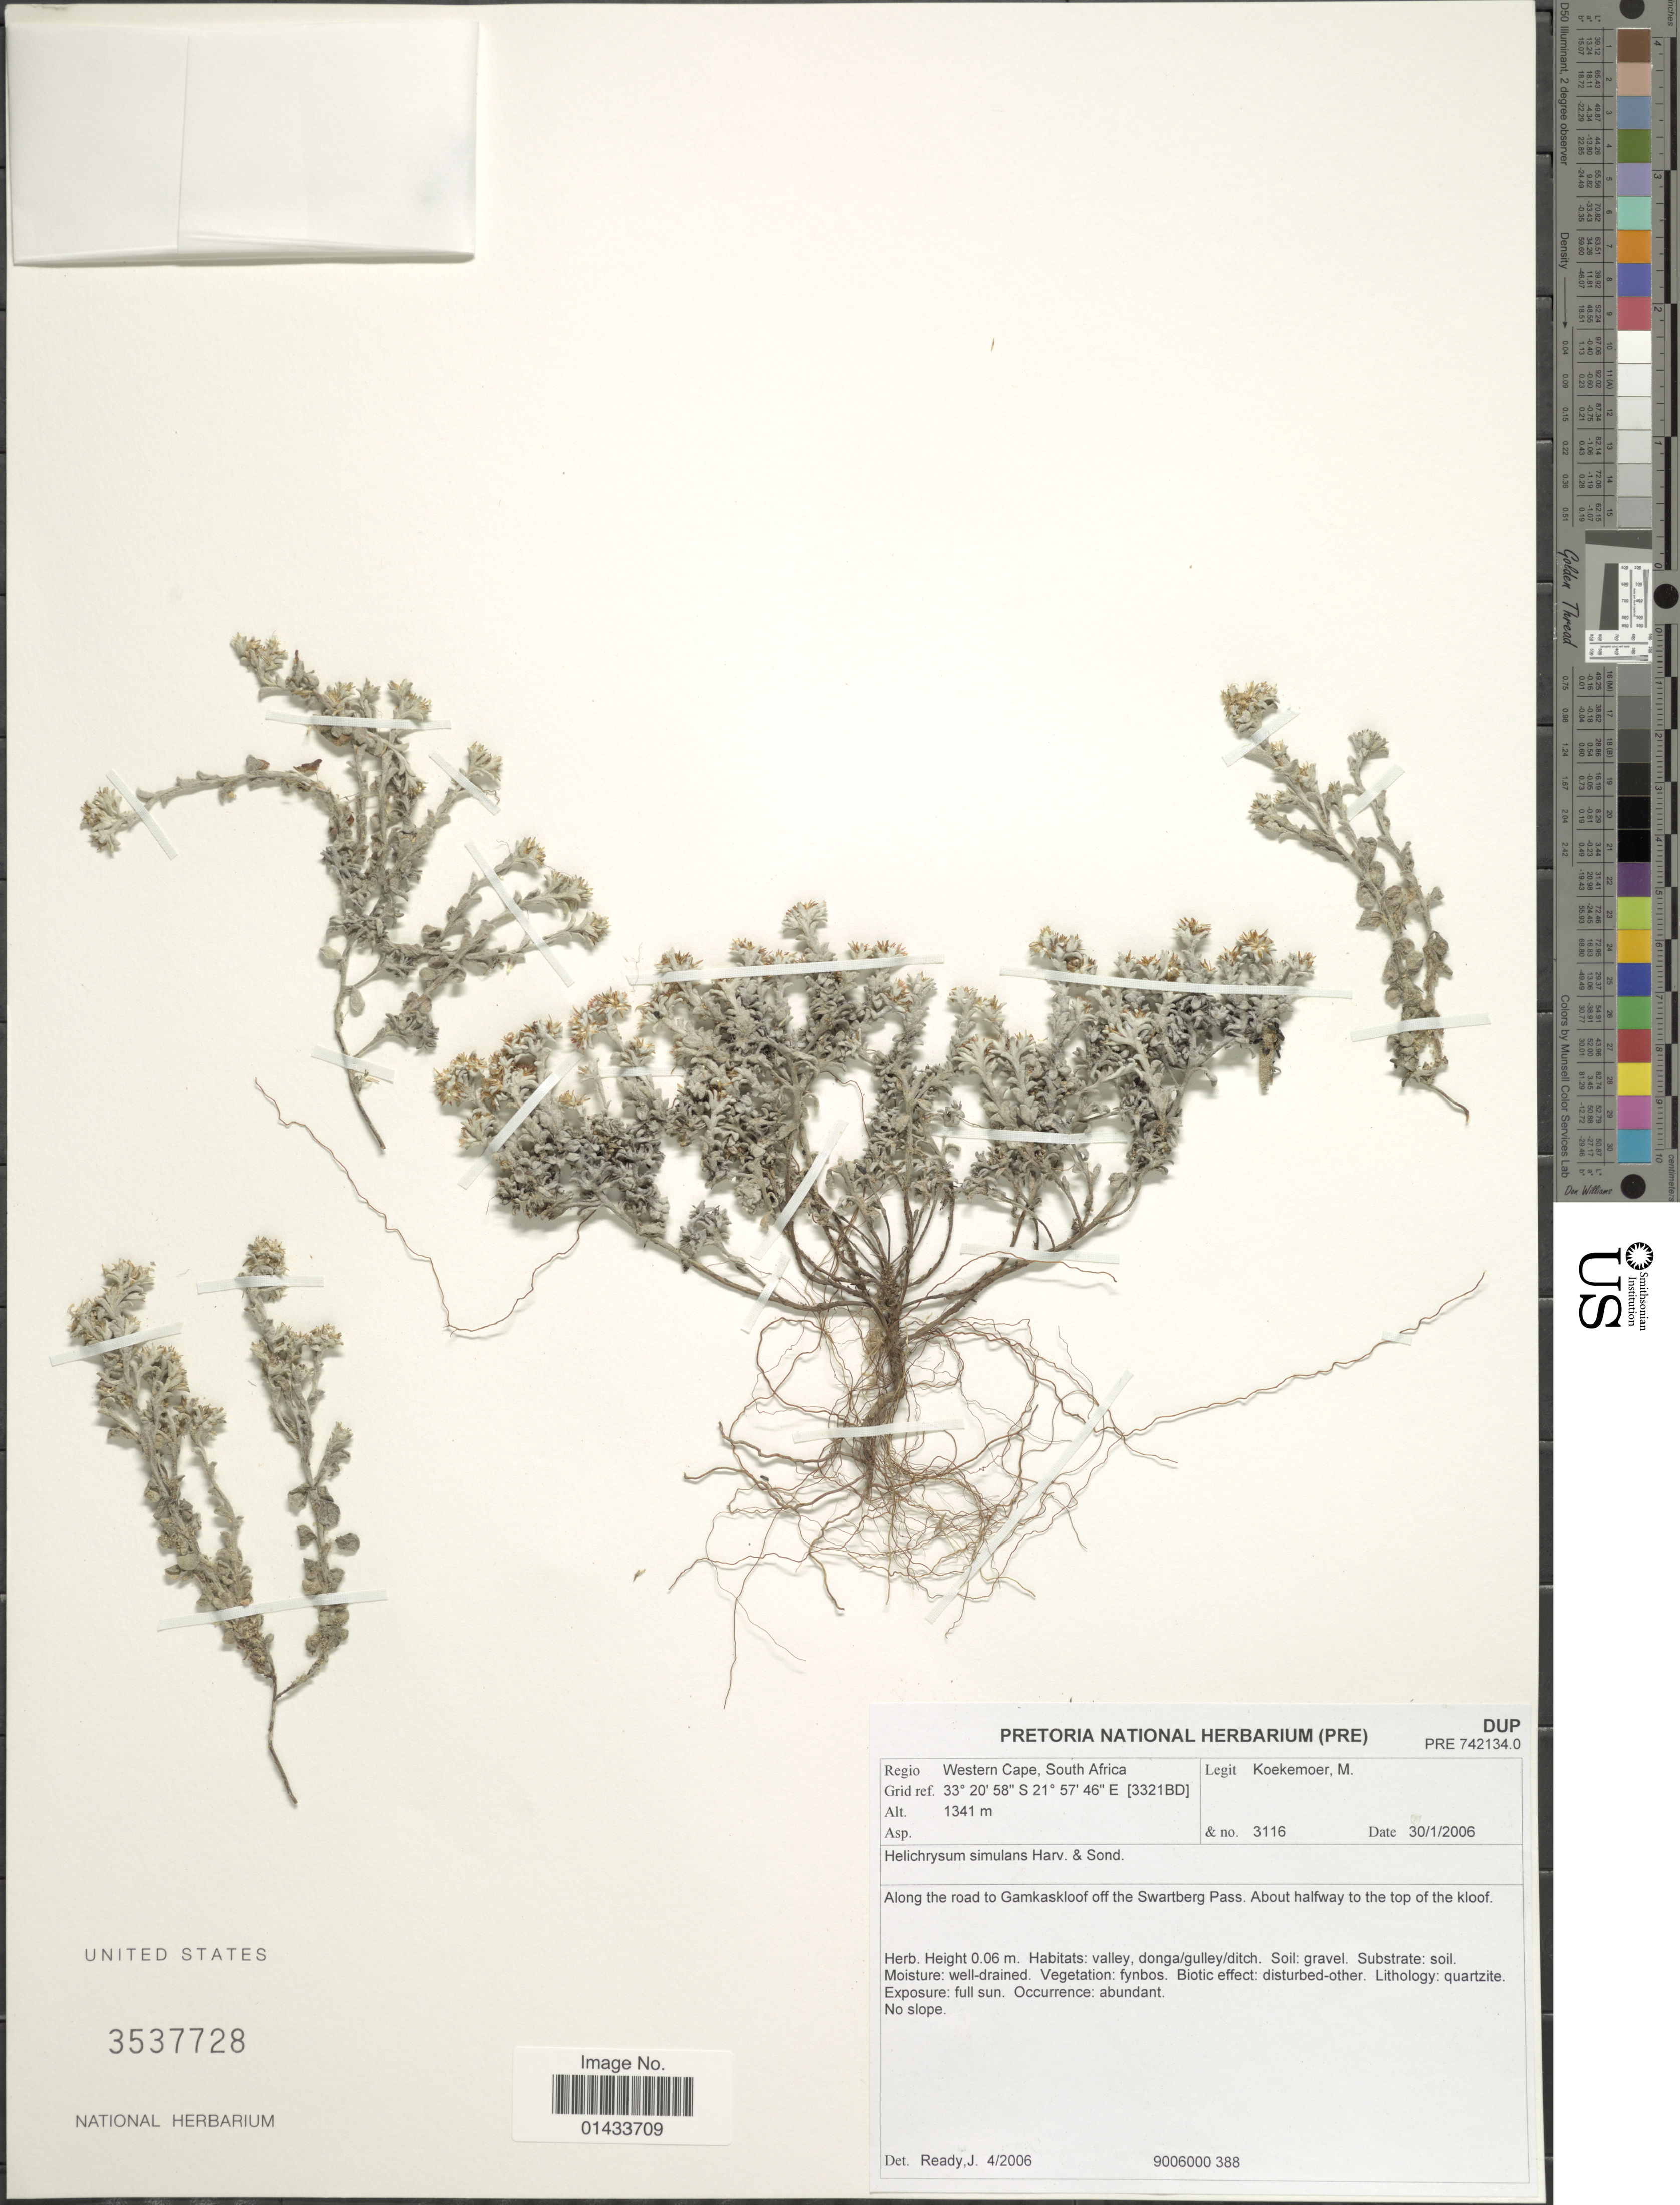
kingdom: Plantae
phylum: Tracheophyta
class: Magnoliopsida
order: Asterales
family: Asteraceae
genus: Helichrysum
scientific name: Helichrysum simulans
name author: Harv. & Sond.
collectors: M. Koekemoer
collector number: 3116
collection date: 2006-01-30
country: South Africa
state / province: Western Cape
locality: Regio Western Cape, South Africa, Grid ref. [3321BD], Along the road to Gamkaskloof off the Swartberg Pass, About hlafway to the top of the kloof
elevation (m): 1341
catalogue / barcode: US 3537728